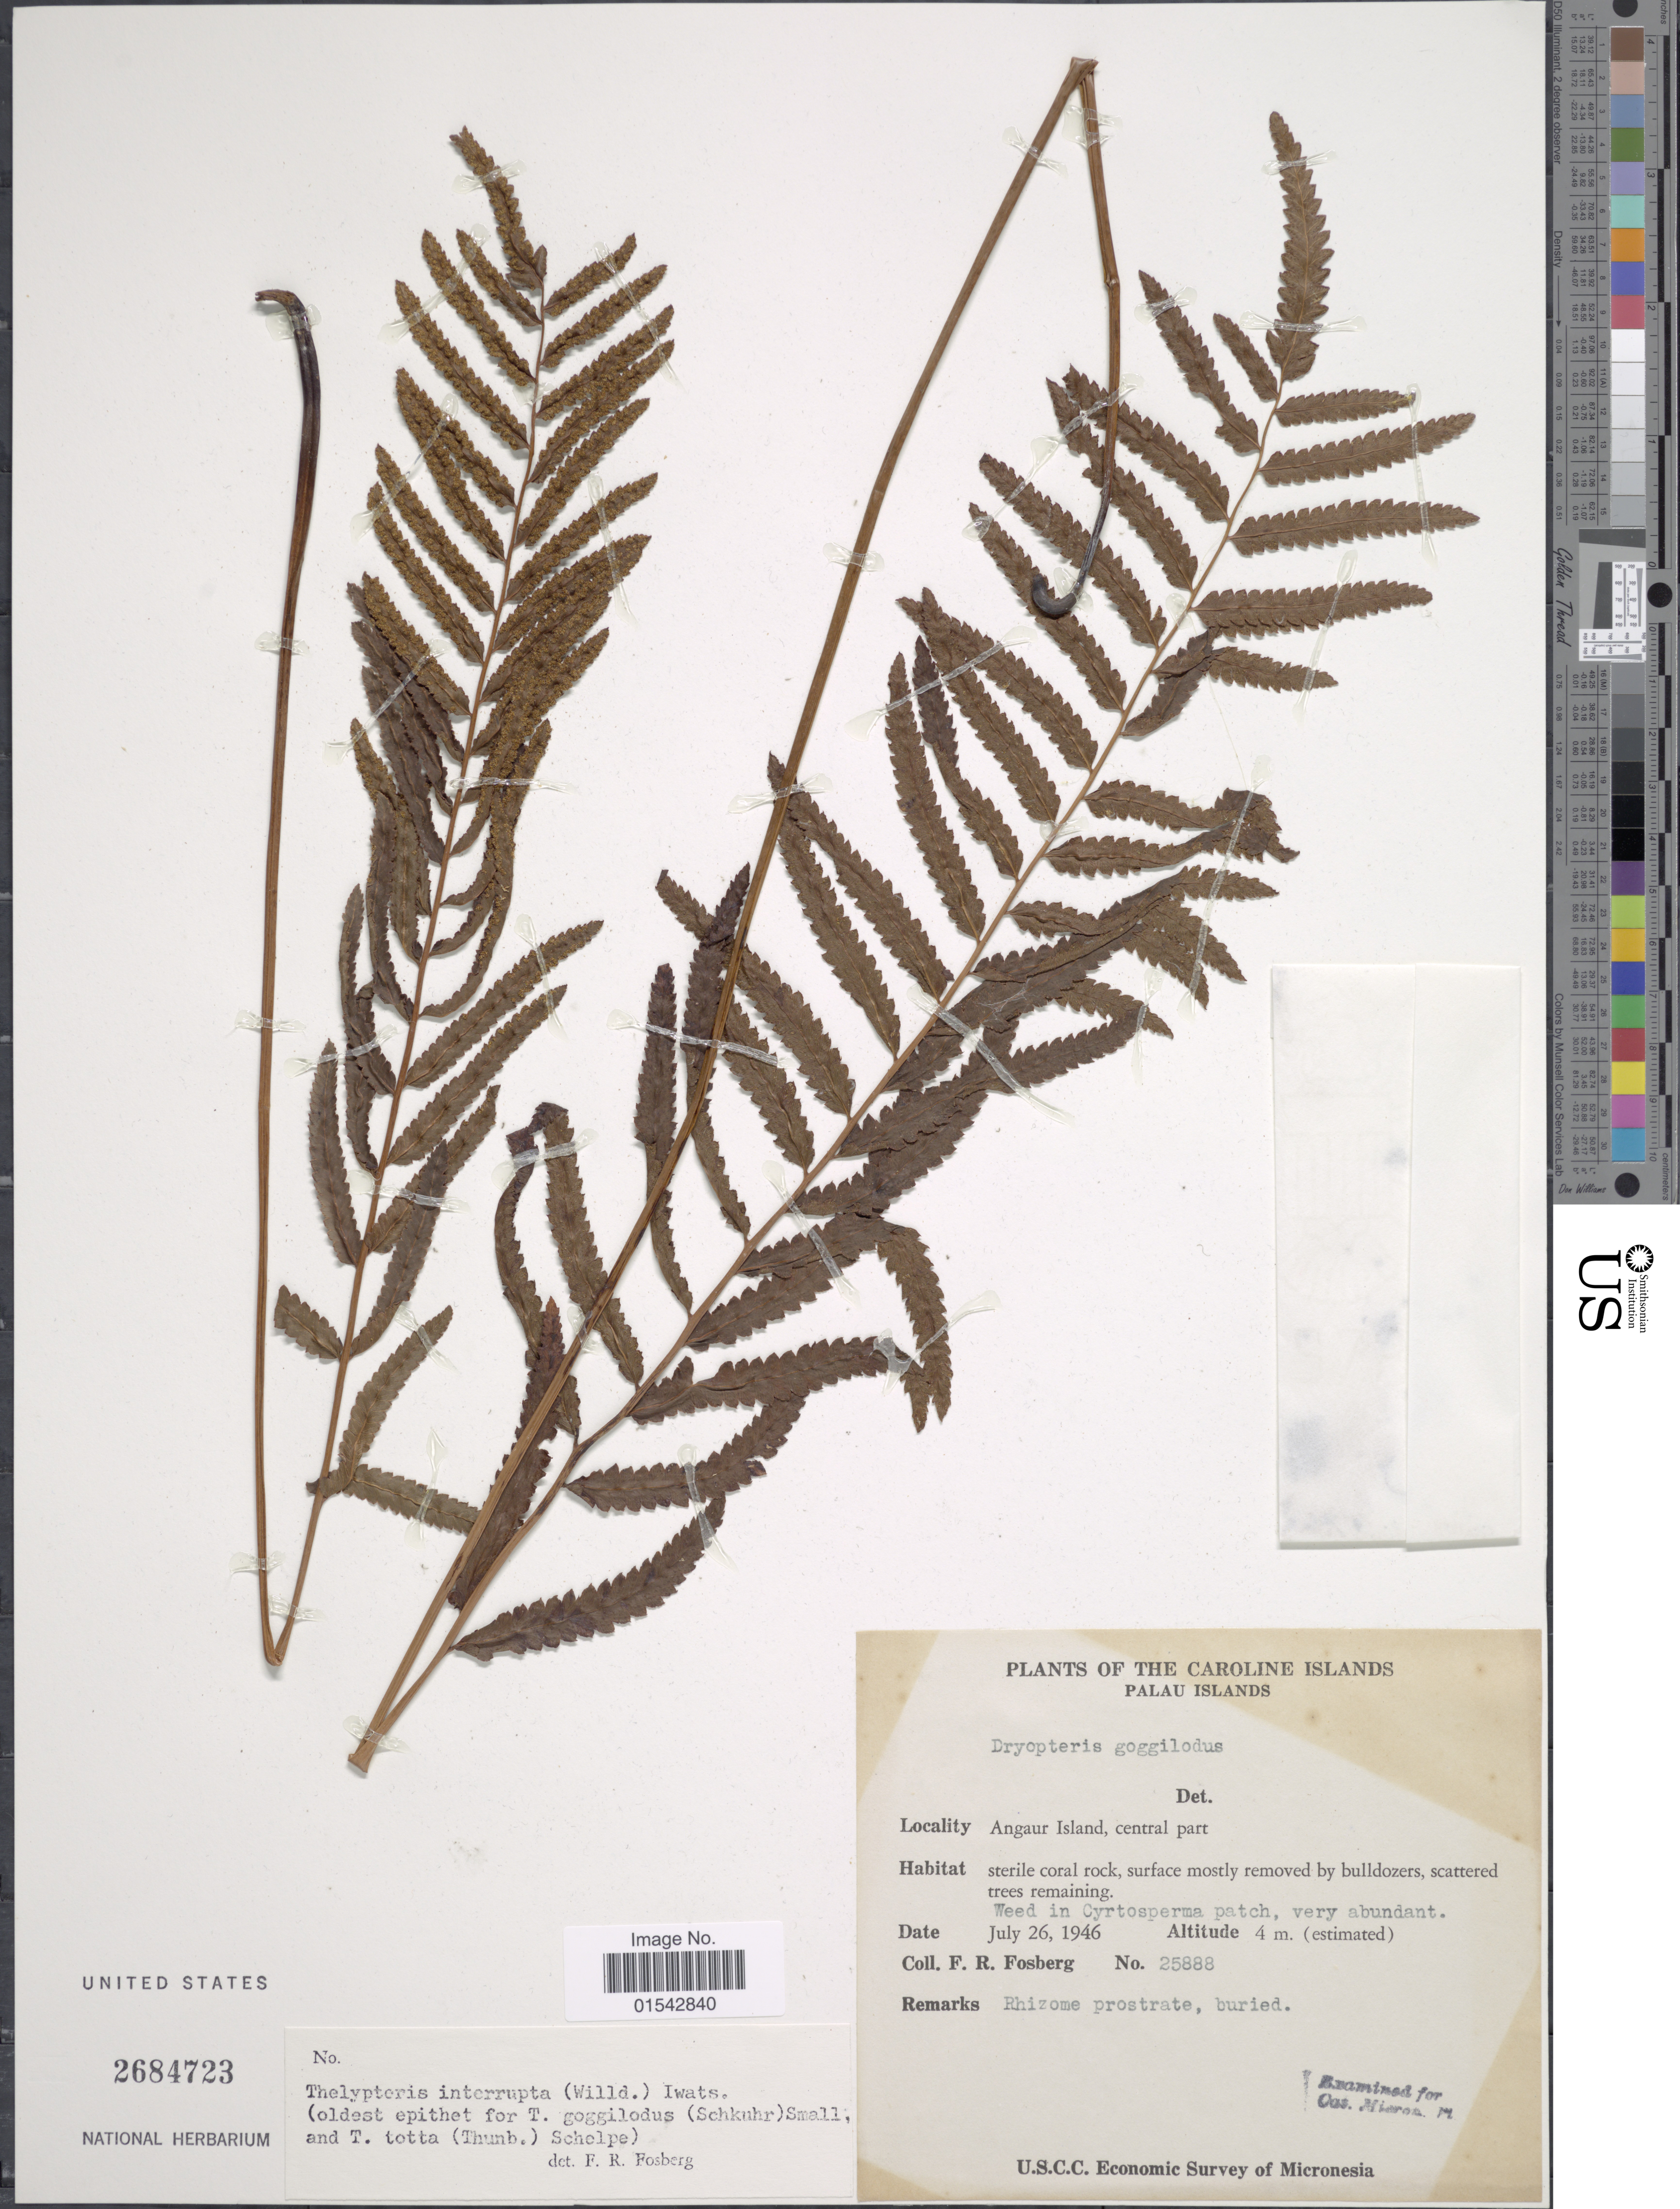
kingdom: Plantae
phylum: Tracheophyta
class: Polypodiopsida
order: Polypodiales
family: Thelypteridaceae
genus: Cyclosorus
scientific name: Cyclosorus interruptus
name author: (Willd.) H. Itô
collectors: F. R. Fosberg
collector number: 25888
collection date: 1946-07-26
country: Palau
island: Ngeaur [Angaur]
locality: Palau Islands, Angaur Island, central part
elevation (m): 4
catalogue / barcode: US 2684723